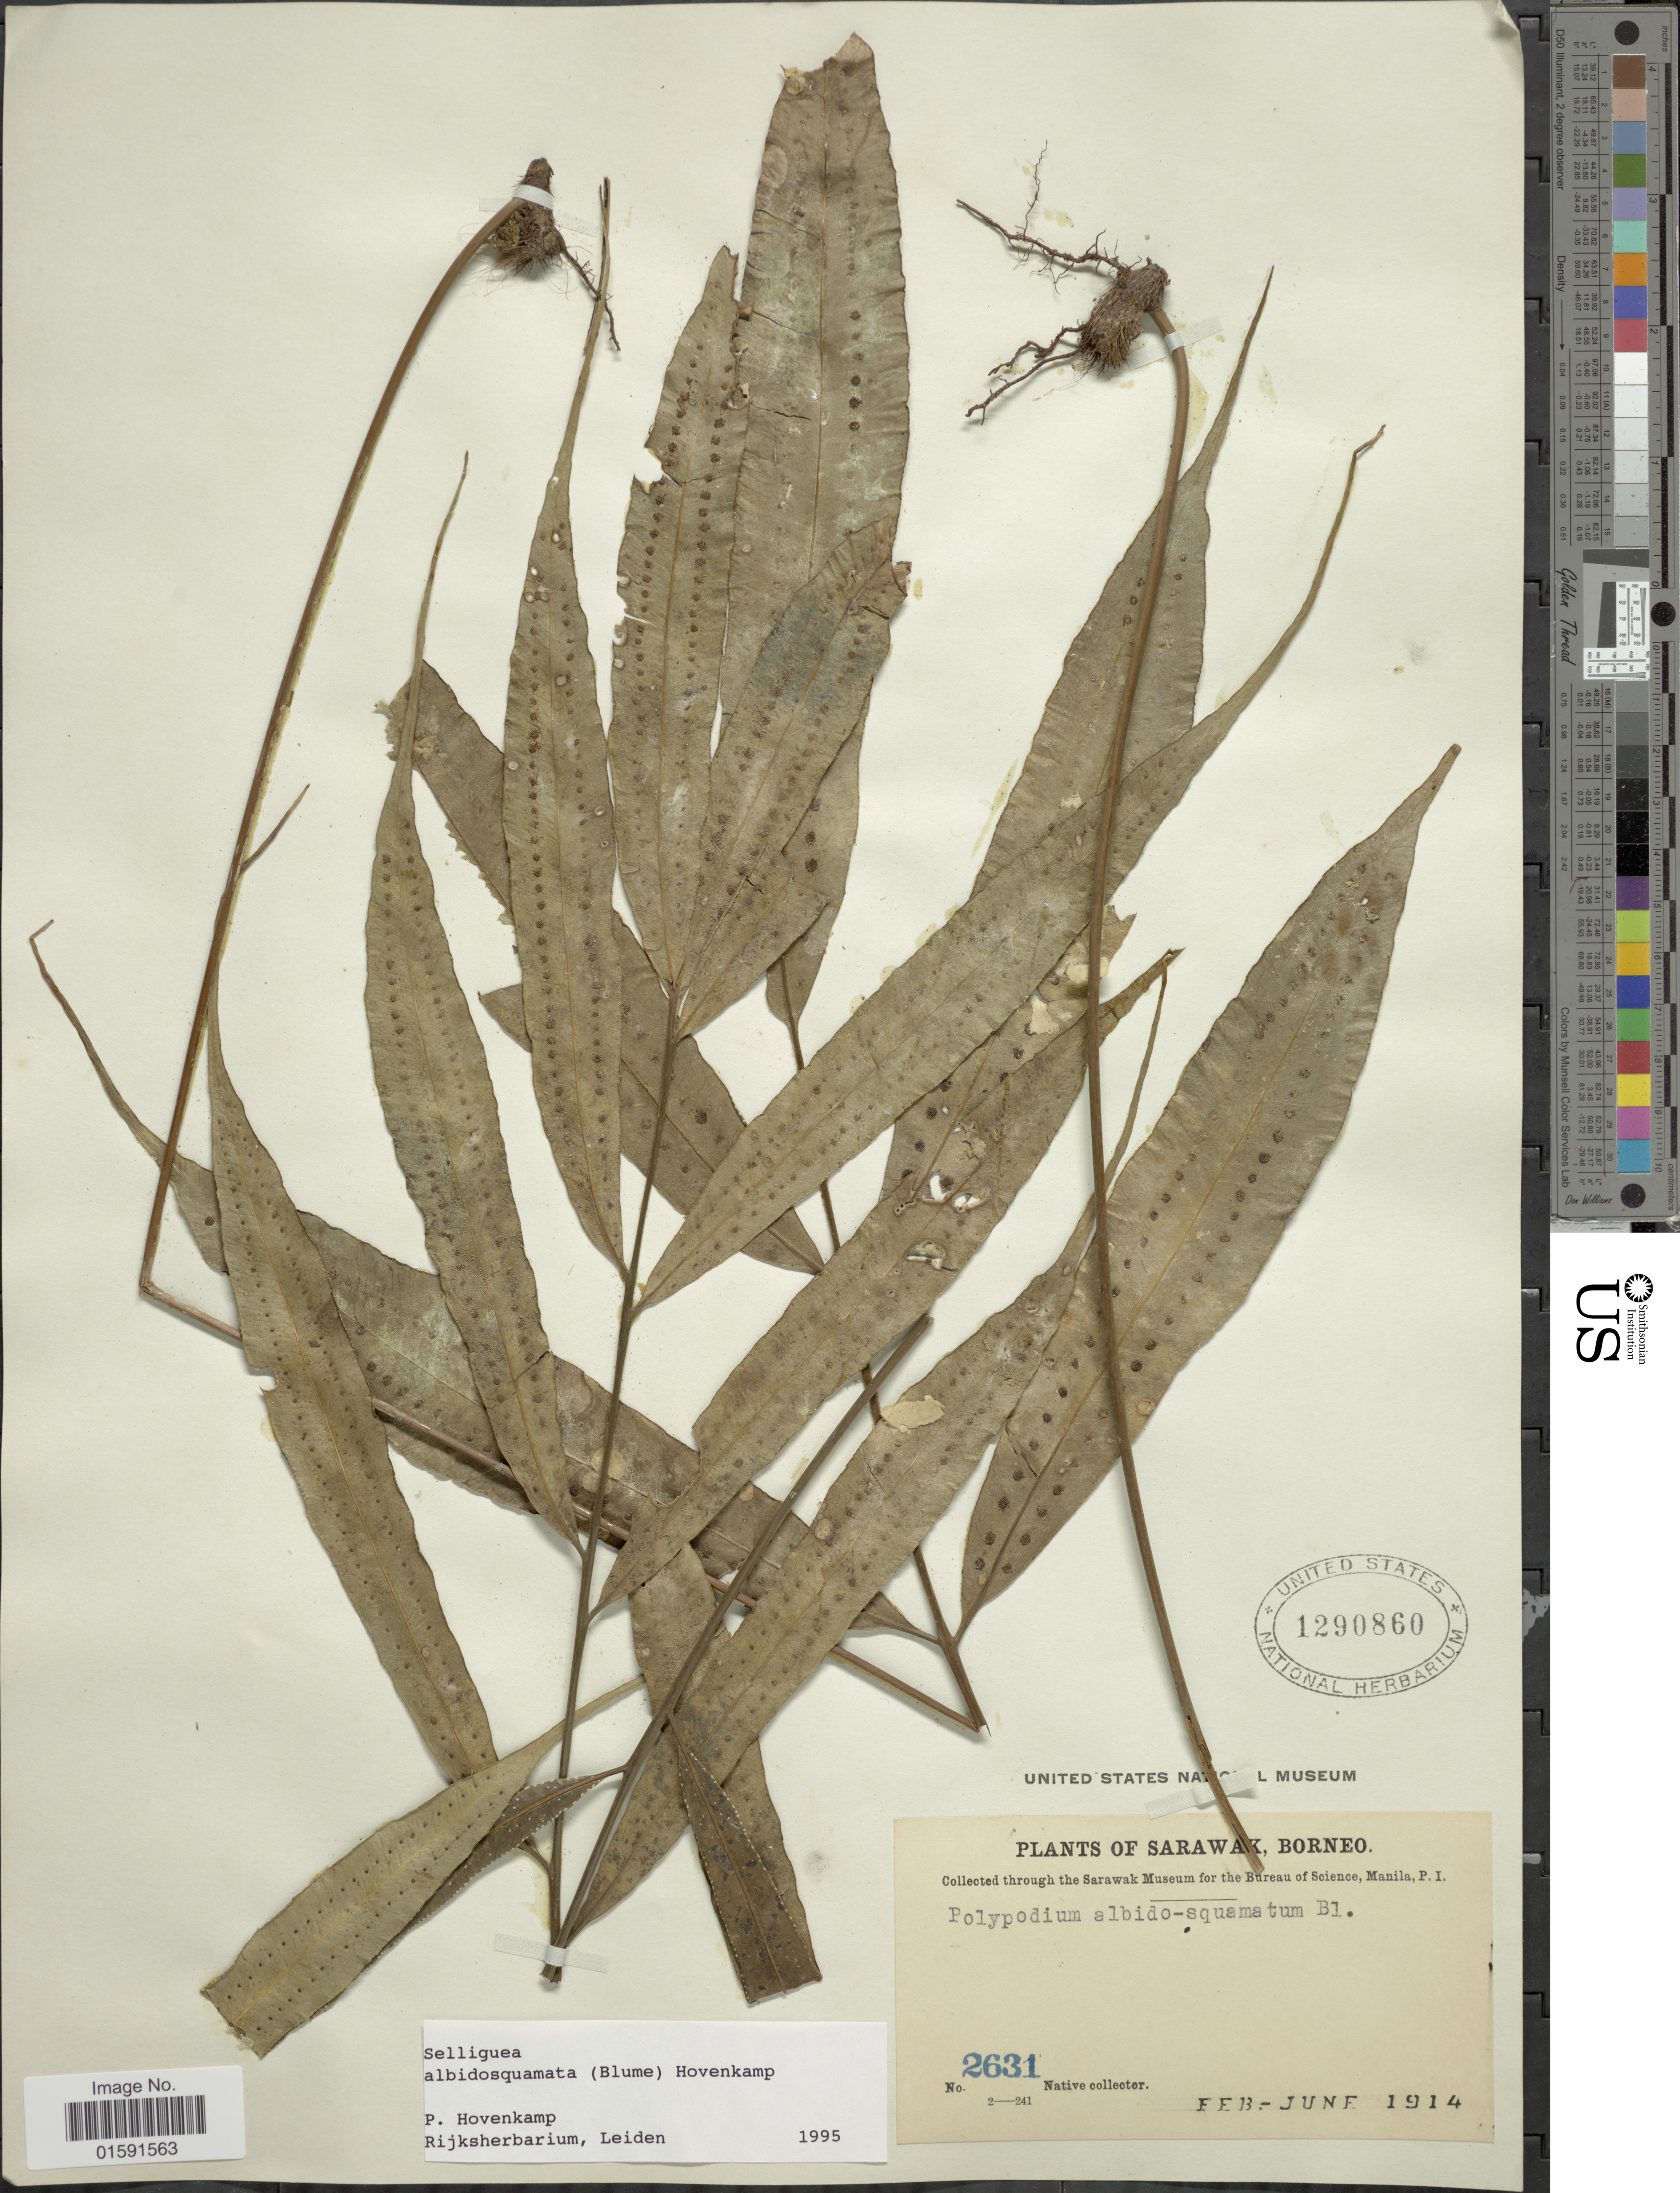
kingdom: Plantae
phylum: Tracheophyta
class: Polypodiopsida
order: Polypodiales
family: Polypodiaceae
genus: Selliguea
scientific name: Selliguea albidosquamata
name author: (Blume) Parris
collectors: Native collector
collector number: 2631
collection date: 1914-02/1914-06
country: Malaysia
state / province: Sarawak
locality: Sarawak, Borneo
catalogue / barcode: US 1290860